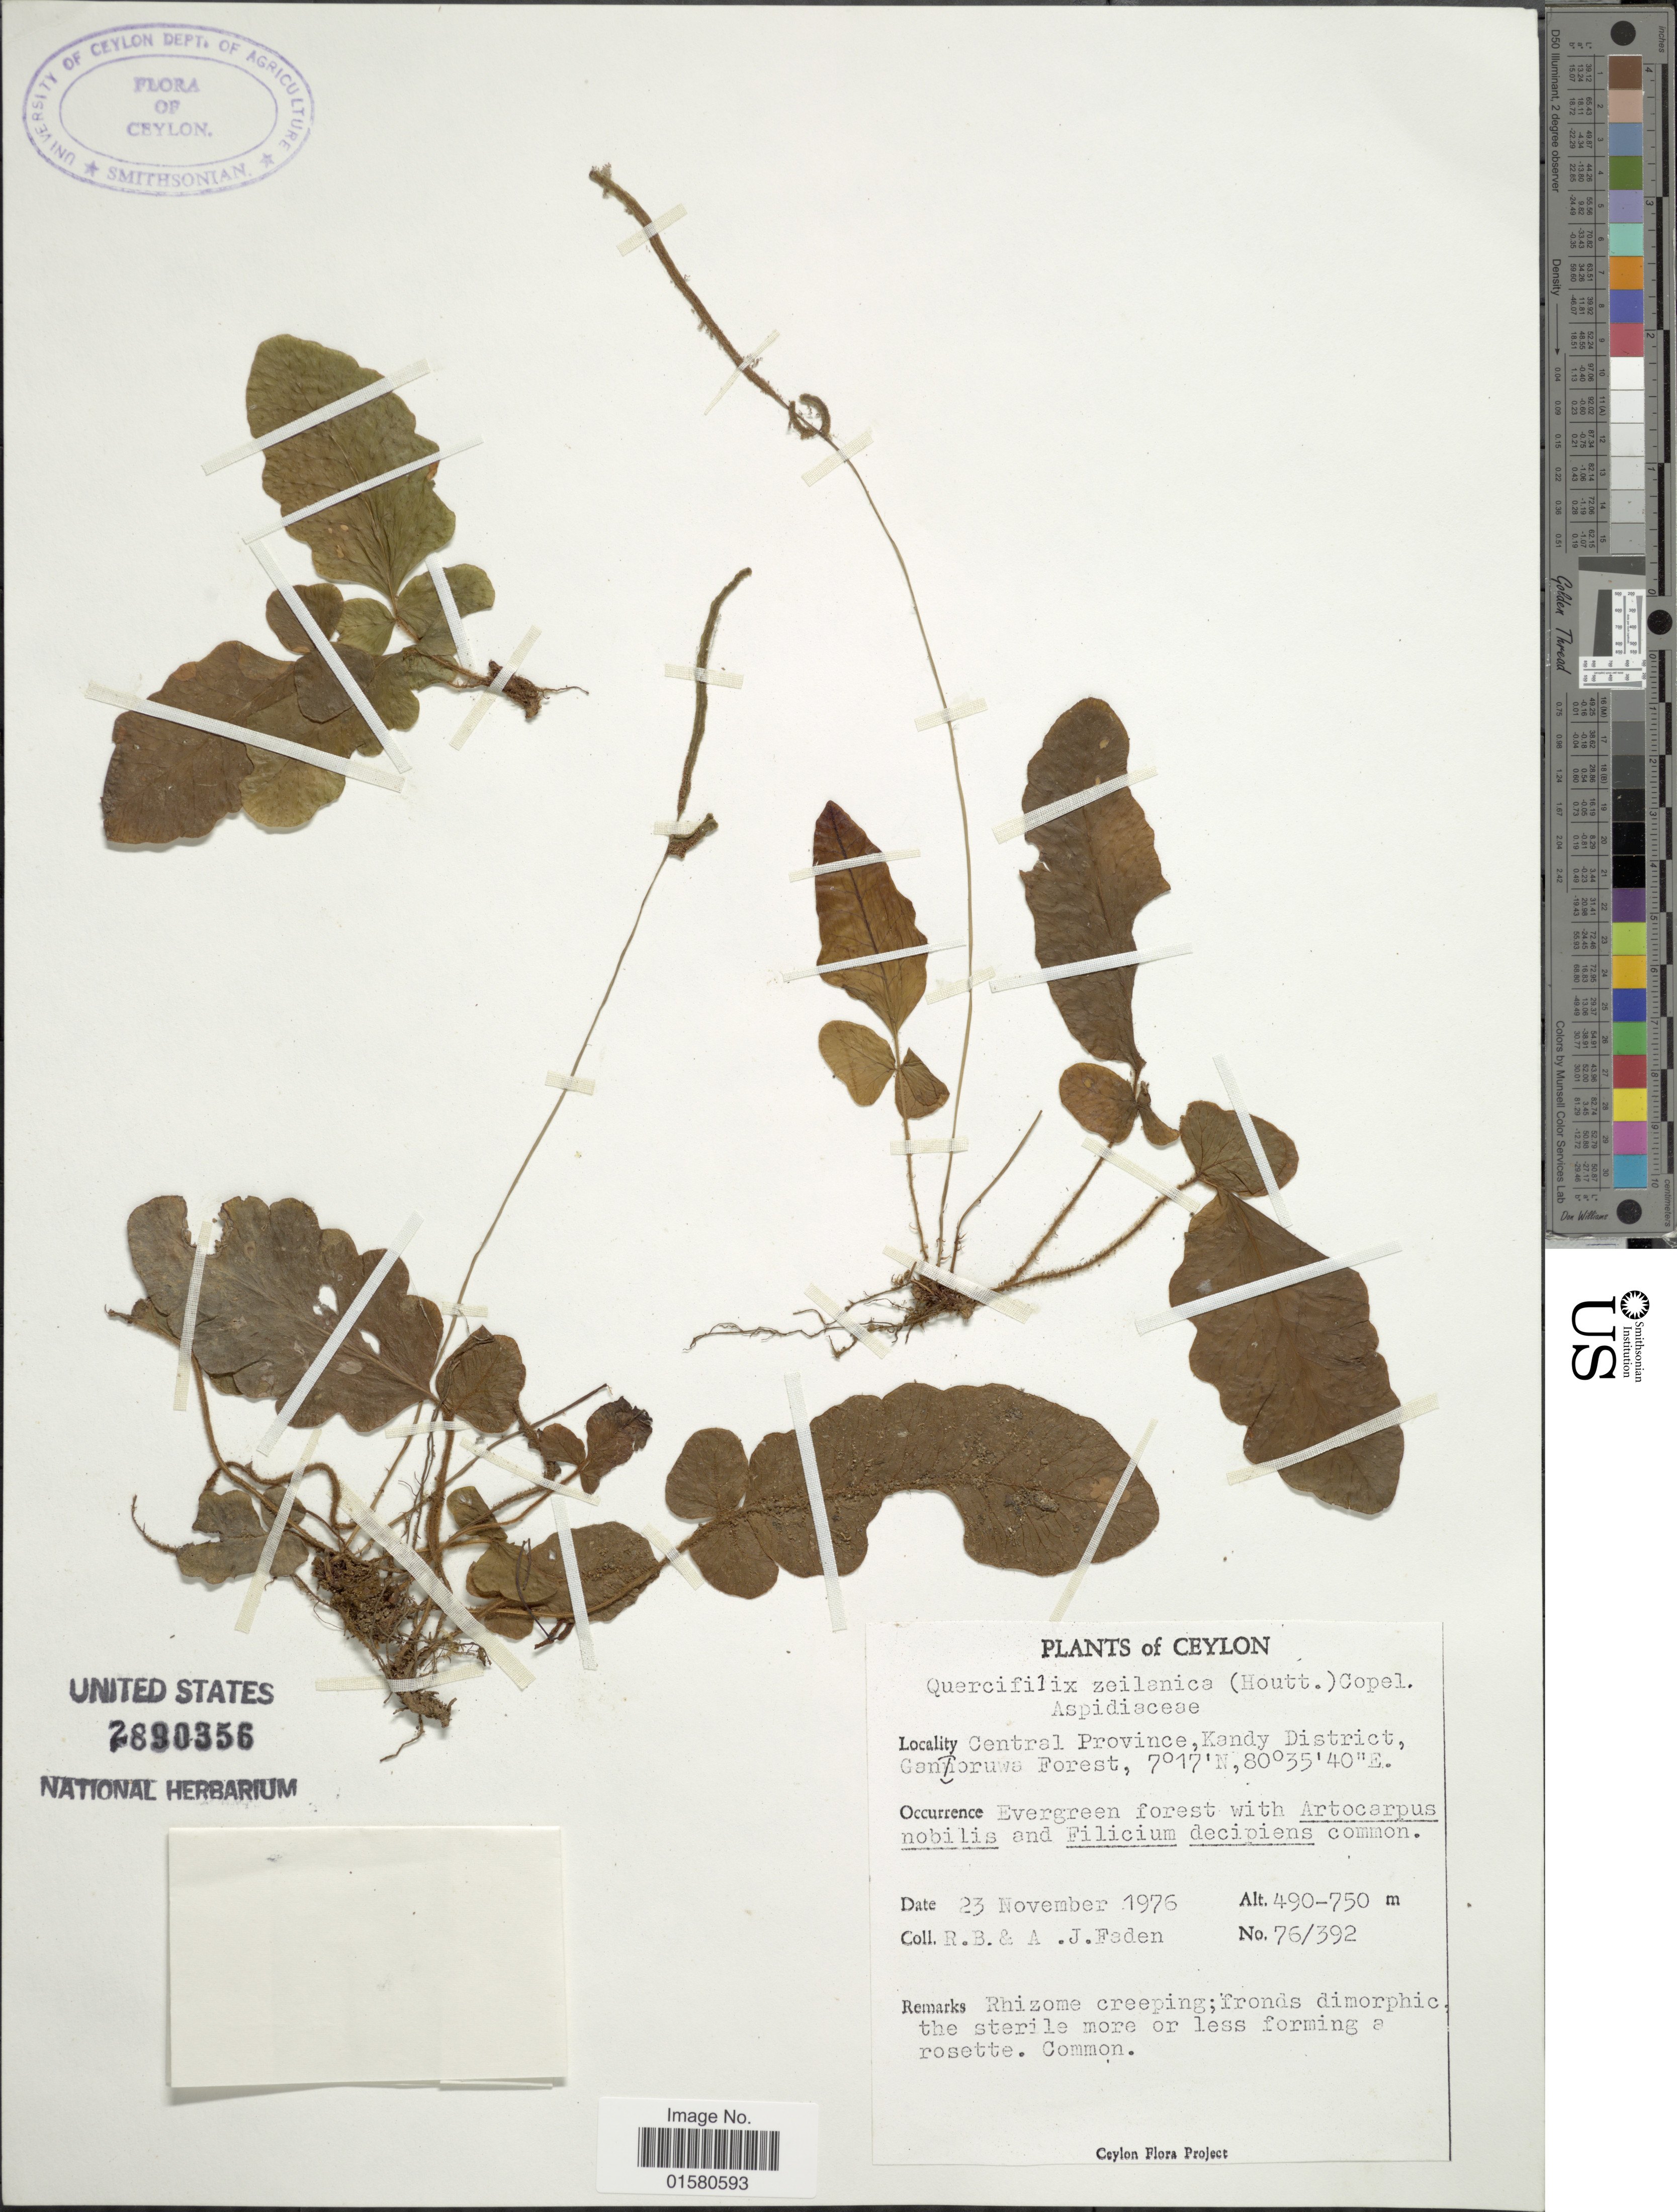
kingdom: Plantae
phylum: Tracheophyta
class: Polypodiopsida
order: Polypodiales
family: Tectariaceae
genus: Tectaria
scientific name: Tectaria zeilanica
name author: (Houtt.) Sledge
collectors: R. B. Faden & A. J. Faden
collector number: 76/392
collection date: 1976-11-23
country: Sri Lanka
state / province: Central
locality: Ceylon. Central Province, Kandy District. Canoruwa Forest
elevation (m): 490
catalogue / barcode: US 2890356